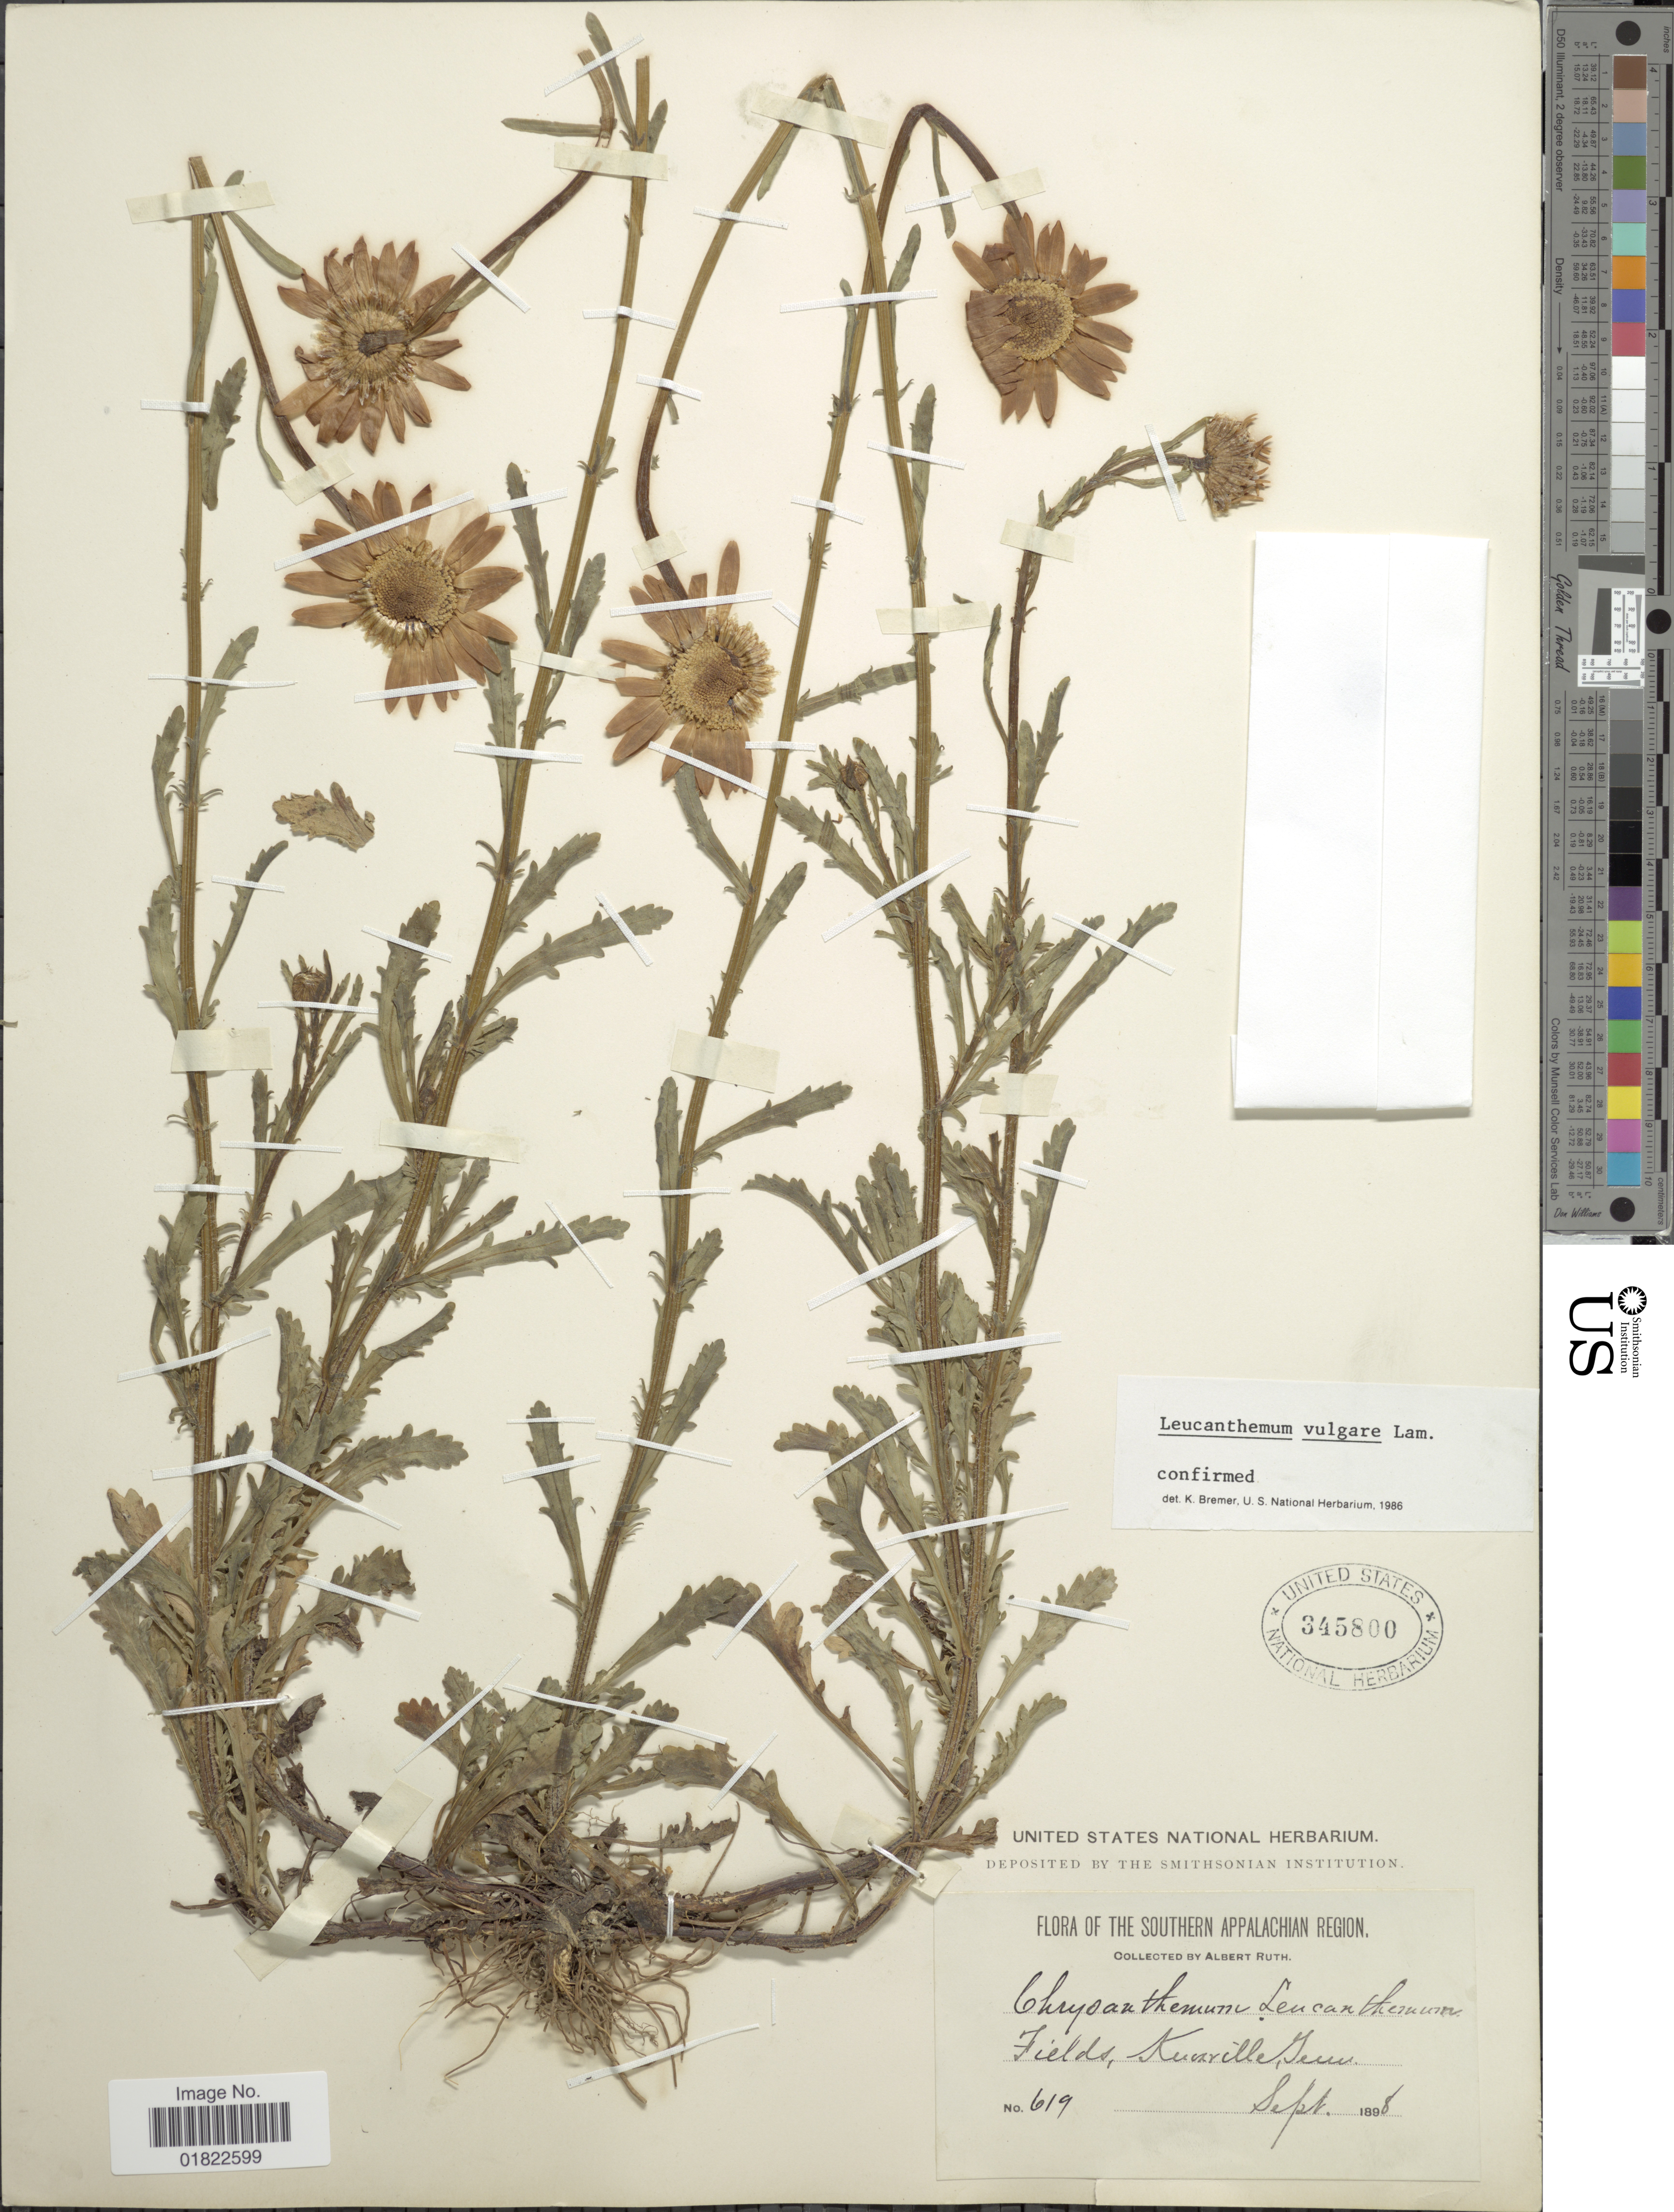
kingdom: Plantae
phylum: Tracheophyta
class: Magnoliopsida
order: Asterales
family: Asteraceae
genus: Leucanthemum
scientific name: Leucanthemum vulgare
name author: Lam.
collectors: A. Ruth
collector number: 619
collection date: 1898-09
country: United States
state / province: Tennessee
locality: Fields, Knoxville, Tenn.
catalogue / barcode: US 345800